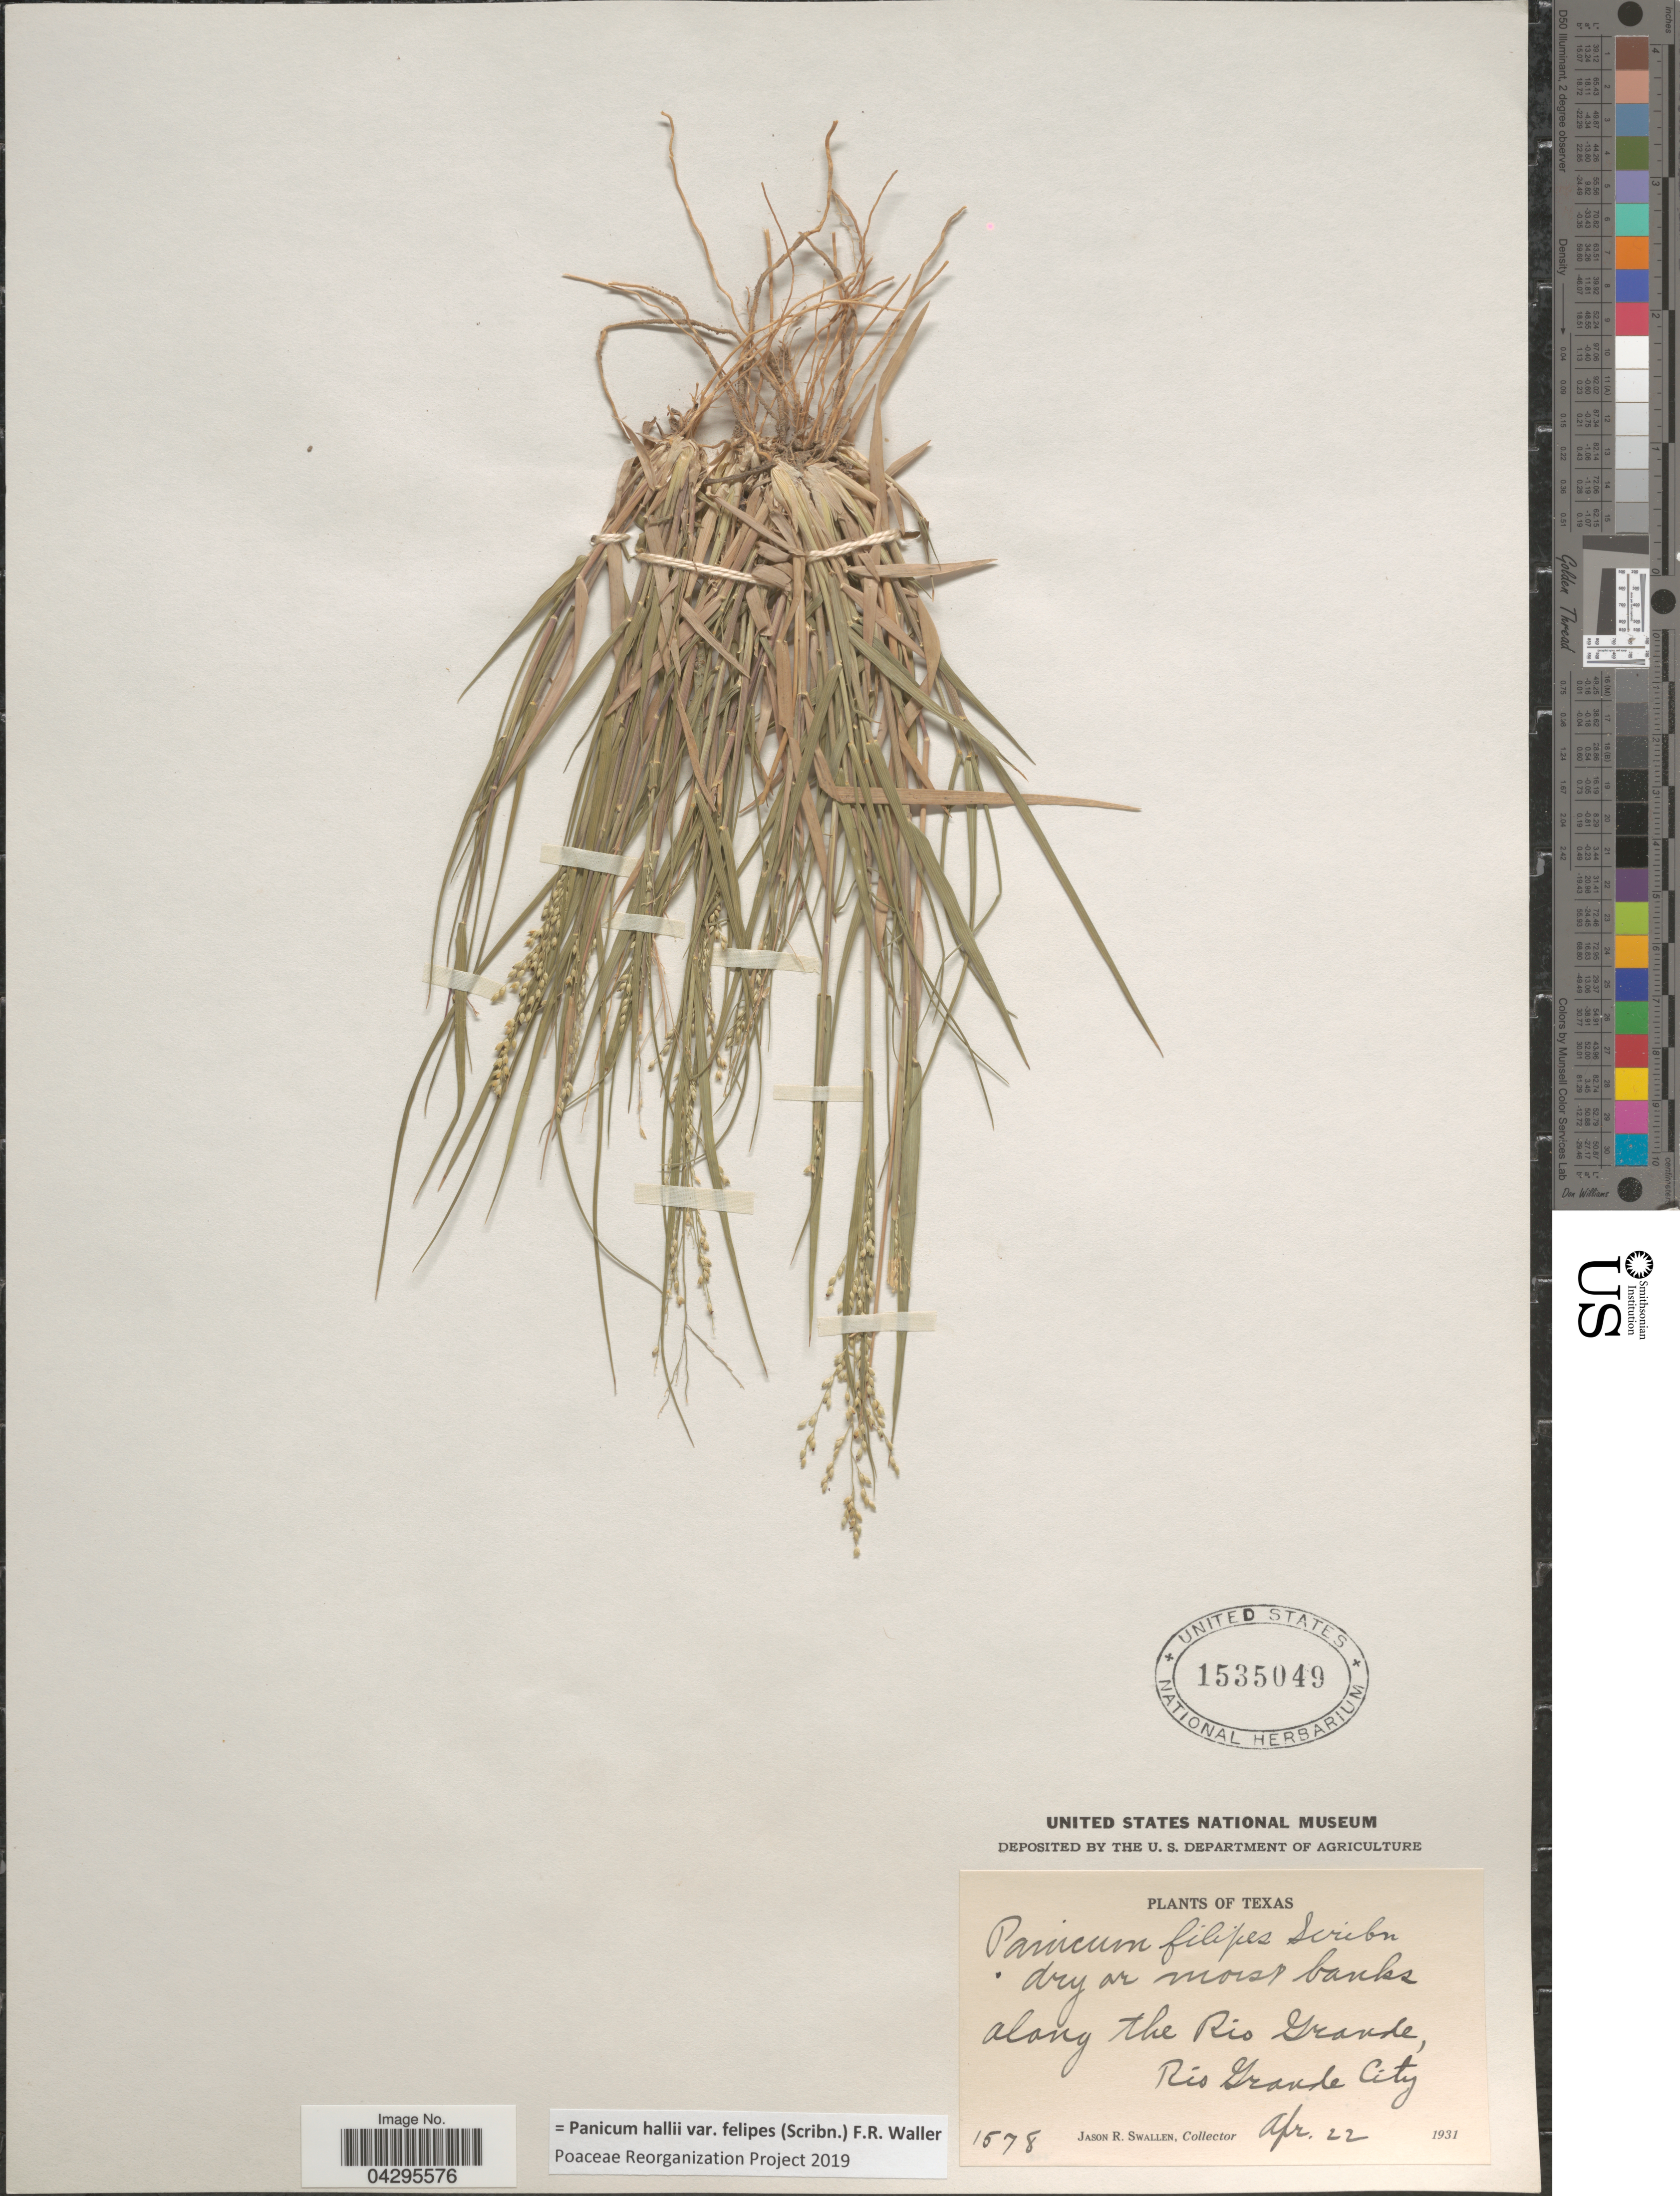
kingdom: Plantae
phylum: Tracheophyta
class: Liliopsida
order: Poales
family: Poaceae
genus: Panicum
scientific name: Panicum hallii var. felipes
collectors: J. R. Swallen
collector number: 1578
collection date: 1931-04-22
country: United States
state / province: Texas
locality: Dry or moist banks along the Rio Grande, Rio Grande City.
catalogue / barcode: US 1535049